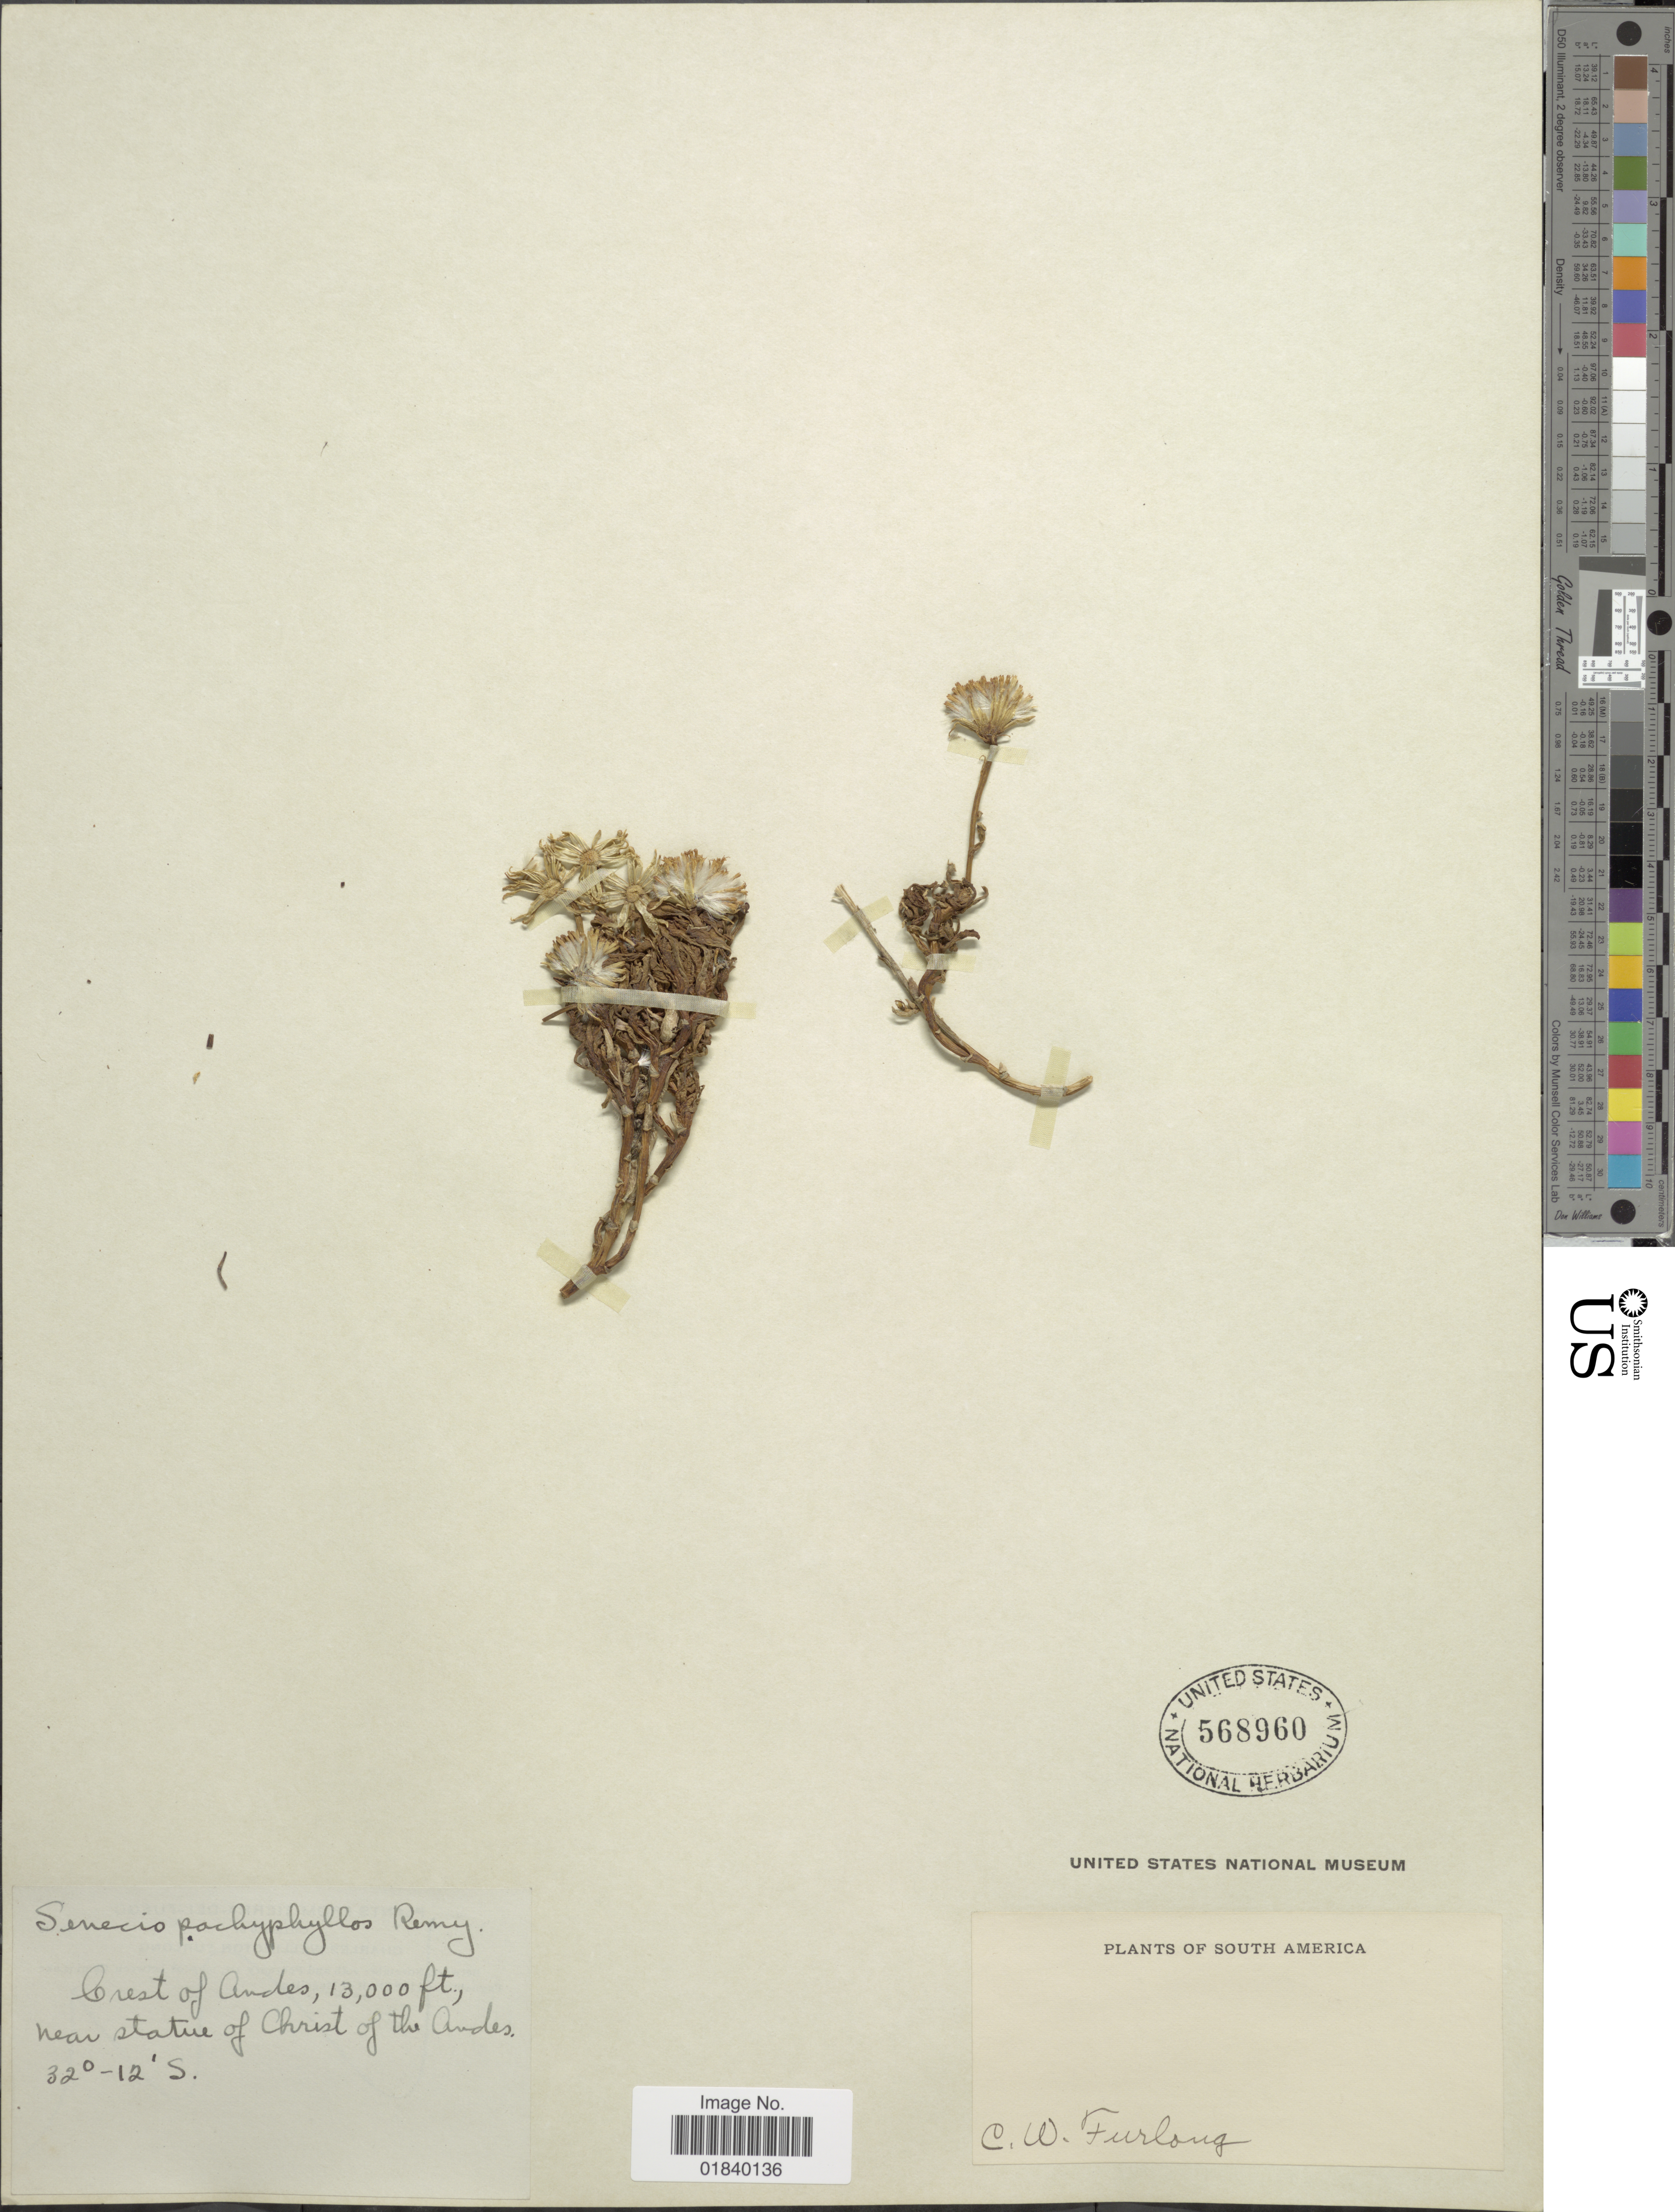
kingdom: Plantae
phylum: Tracheophyta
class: Magnoliopsida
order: Asterales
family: Asteraceae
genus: Brachyglottis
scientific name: Brachyglottis adamsii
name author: (Cheeseman) B. Nord.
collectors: C. Furlong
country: Argentina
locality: South America. Crest of Andes, Near statue of Christ of the Andes.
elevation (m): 3962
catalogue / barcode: US 568960